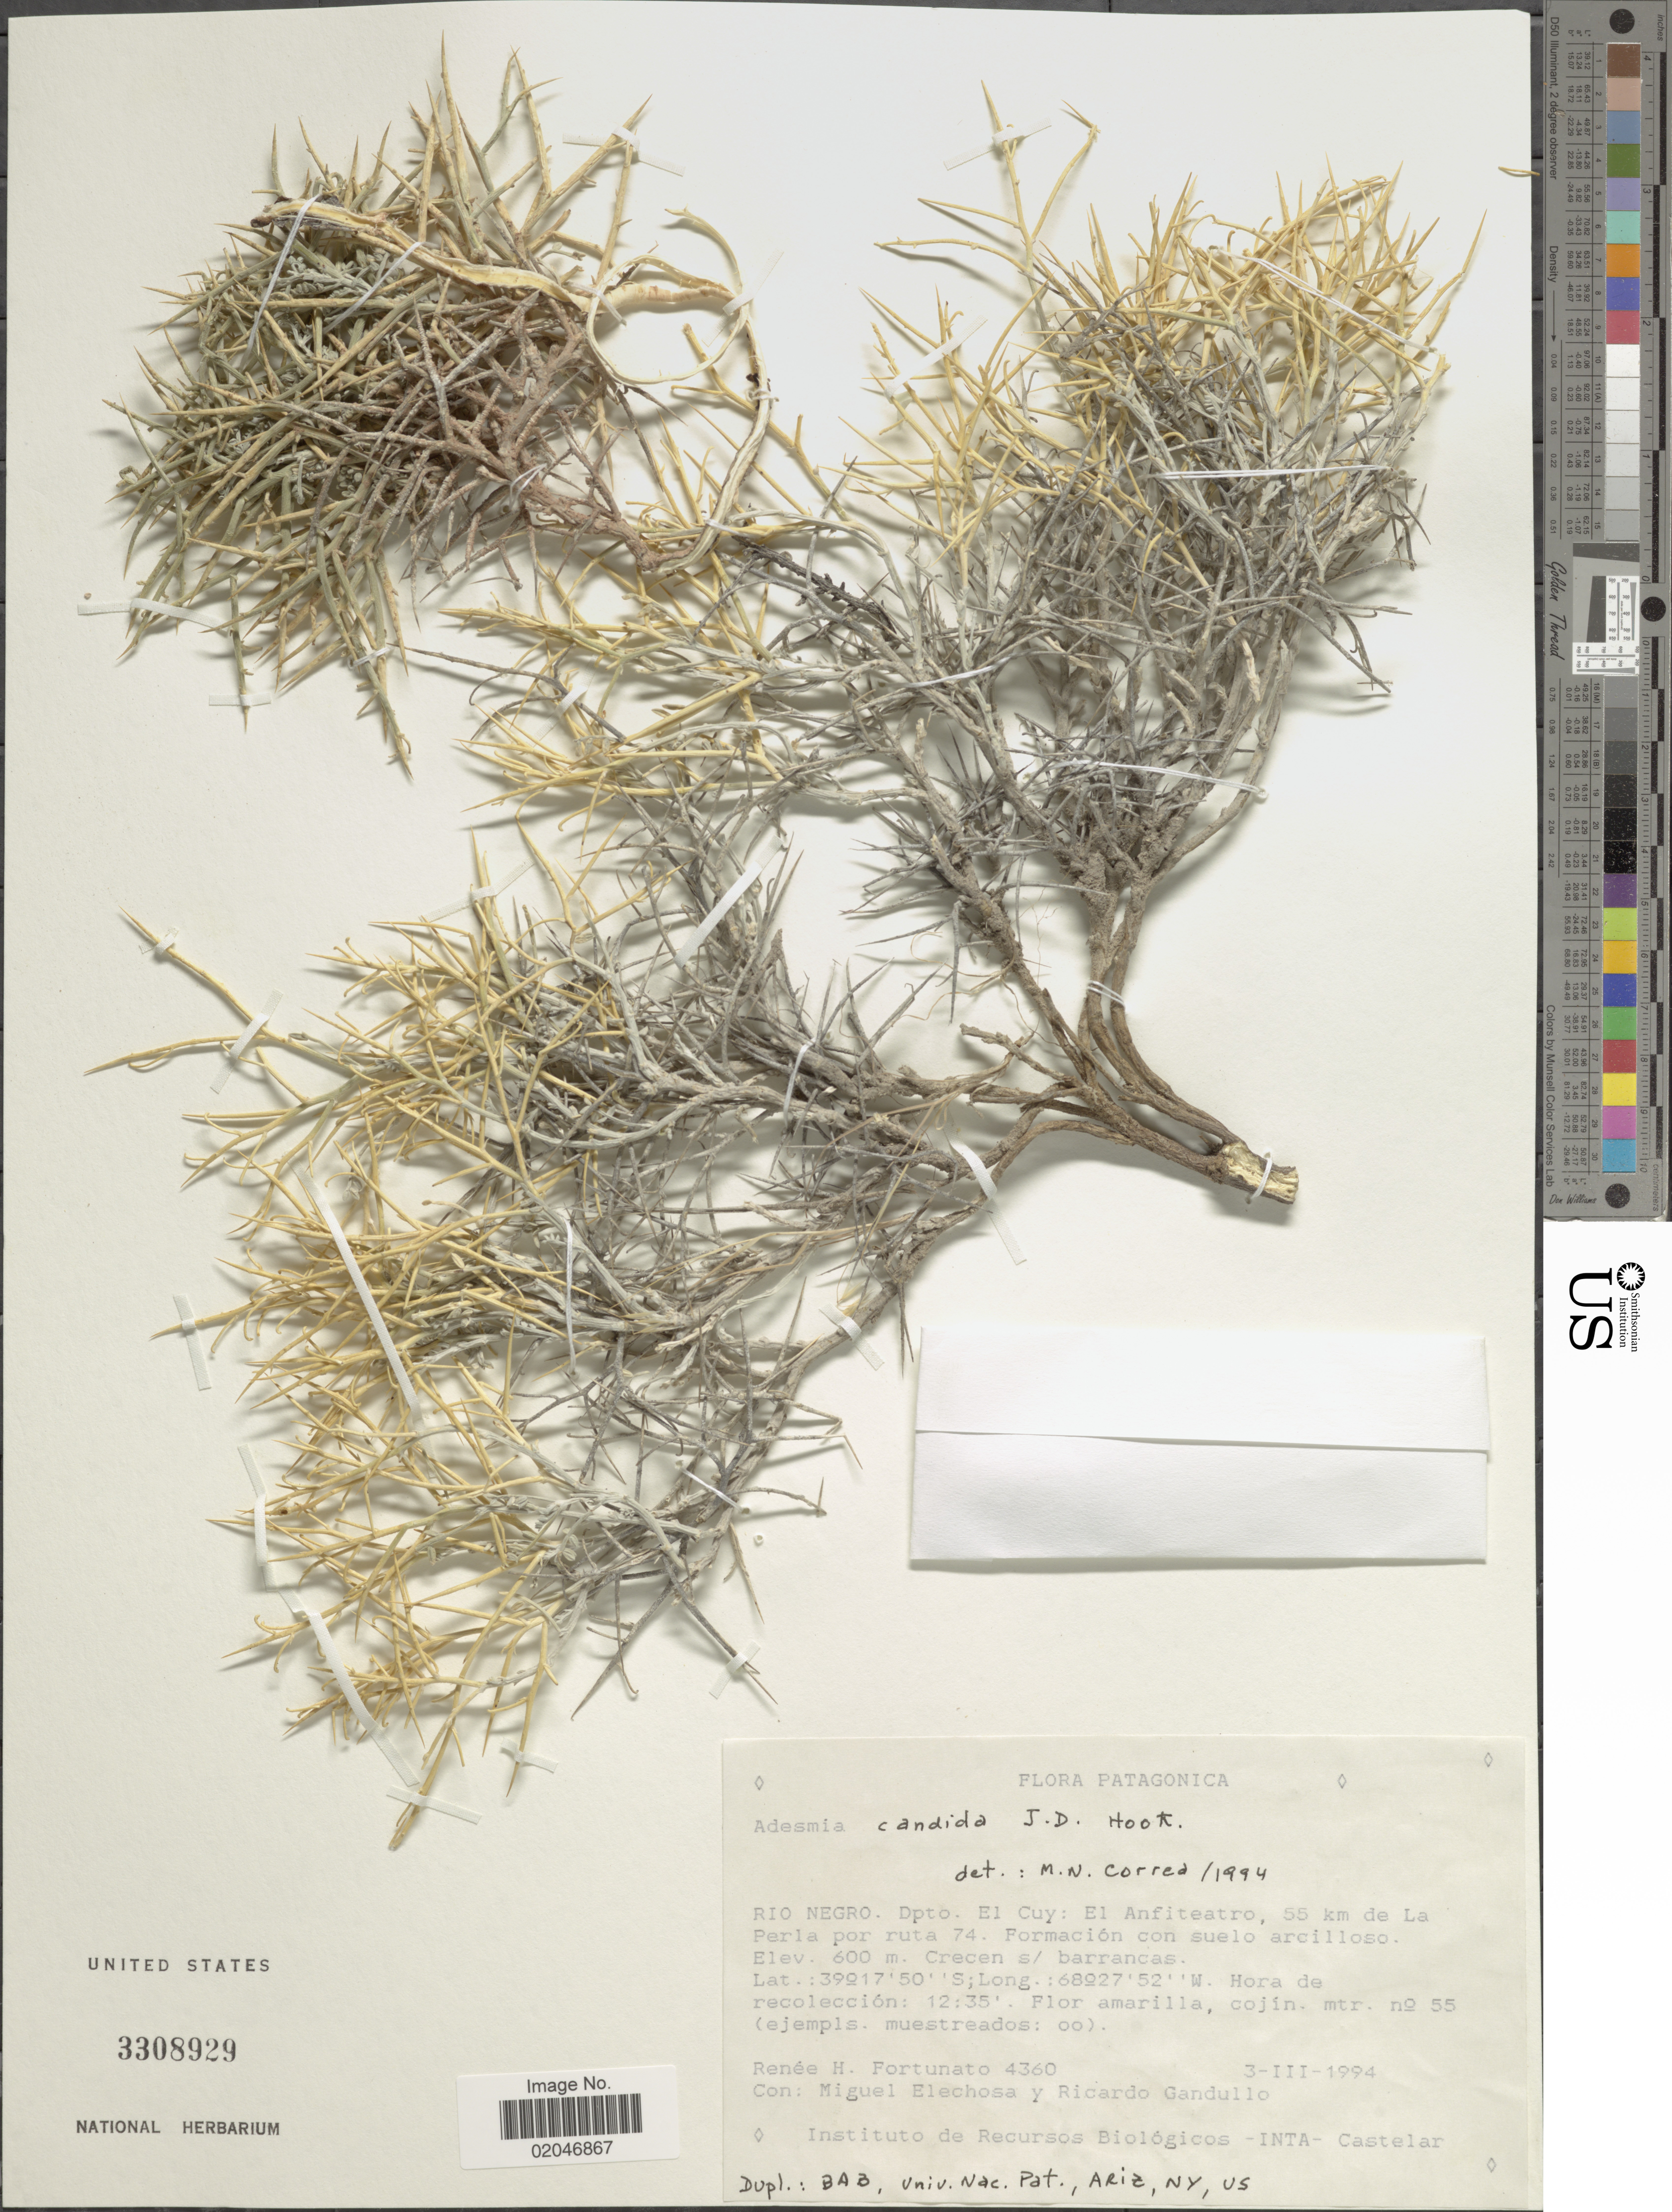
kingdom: Plantae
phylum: Tracheophyta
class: Magnoliopsida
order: Fabales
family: Fabaceae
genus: Adesmia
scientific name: Adesmia candida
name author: Hook. f.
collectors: R. H. Fortunato, M. Elechosa & R. Gandullo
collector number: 4360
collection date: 1994-03-03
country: Argentina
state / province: Rio Negro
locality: Patagonica,Dpto. El Cuy, El Anfiteatro, 55 km de ;a Perla por ruta 74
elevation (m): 600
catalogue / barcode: US 3308929